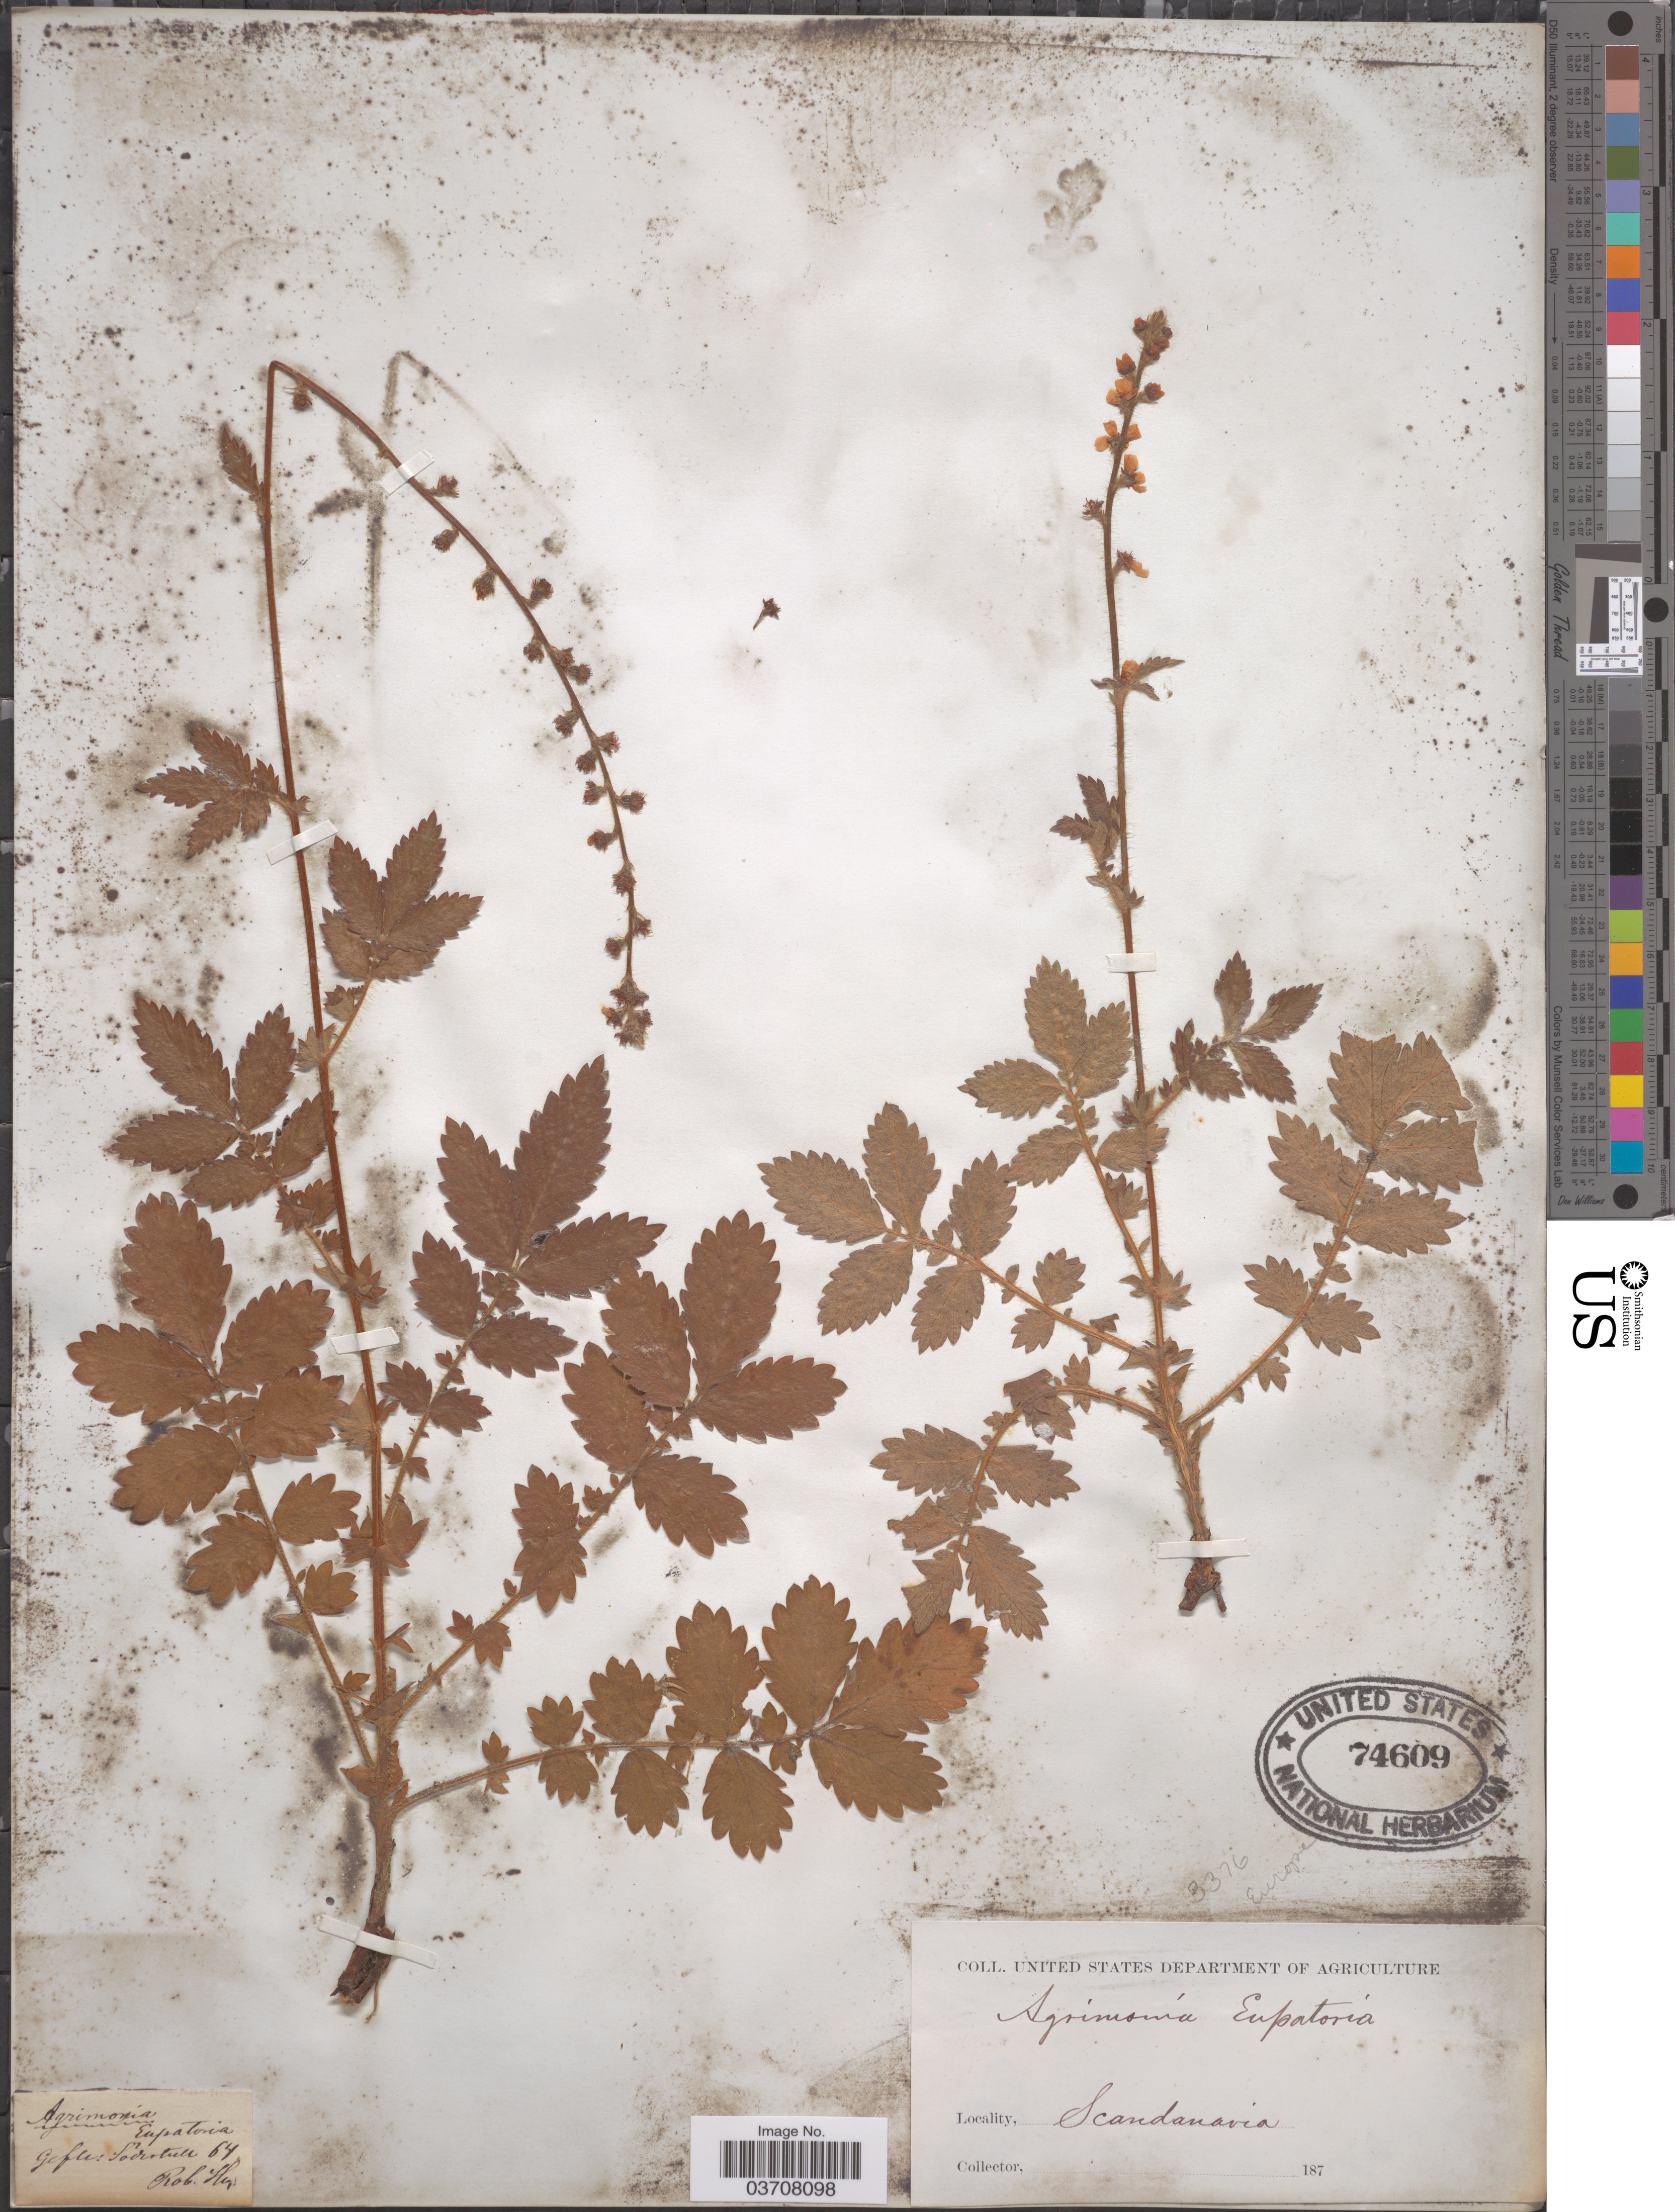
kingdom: Plantae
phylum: Tracheophyta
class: Magnoliopsida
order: Rosales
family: Rosaceae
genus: Agrimonia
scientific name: Agrimonia eupatoria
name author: L.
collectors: R. Hn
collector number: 64?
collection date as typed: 187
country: Sweden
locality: Gefle: Sodertull. [interpreted] Scandinavia.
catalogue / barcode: US 74609